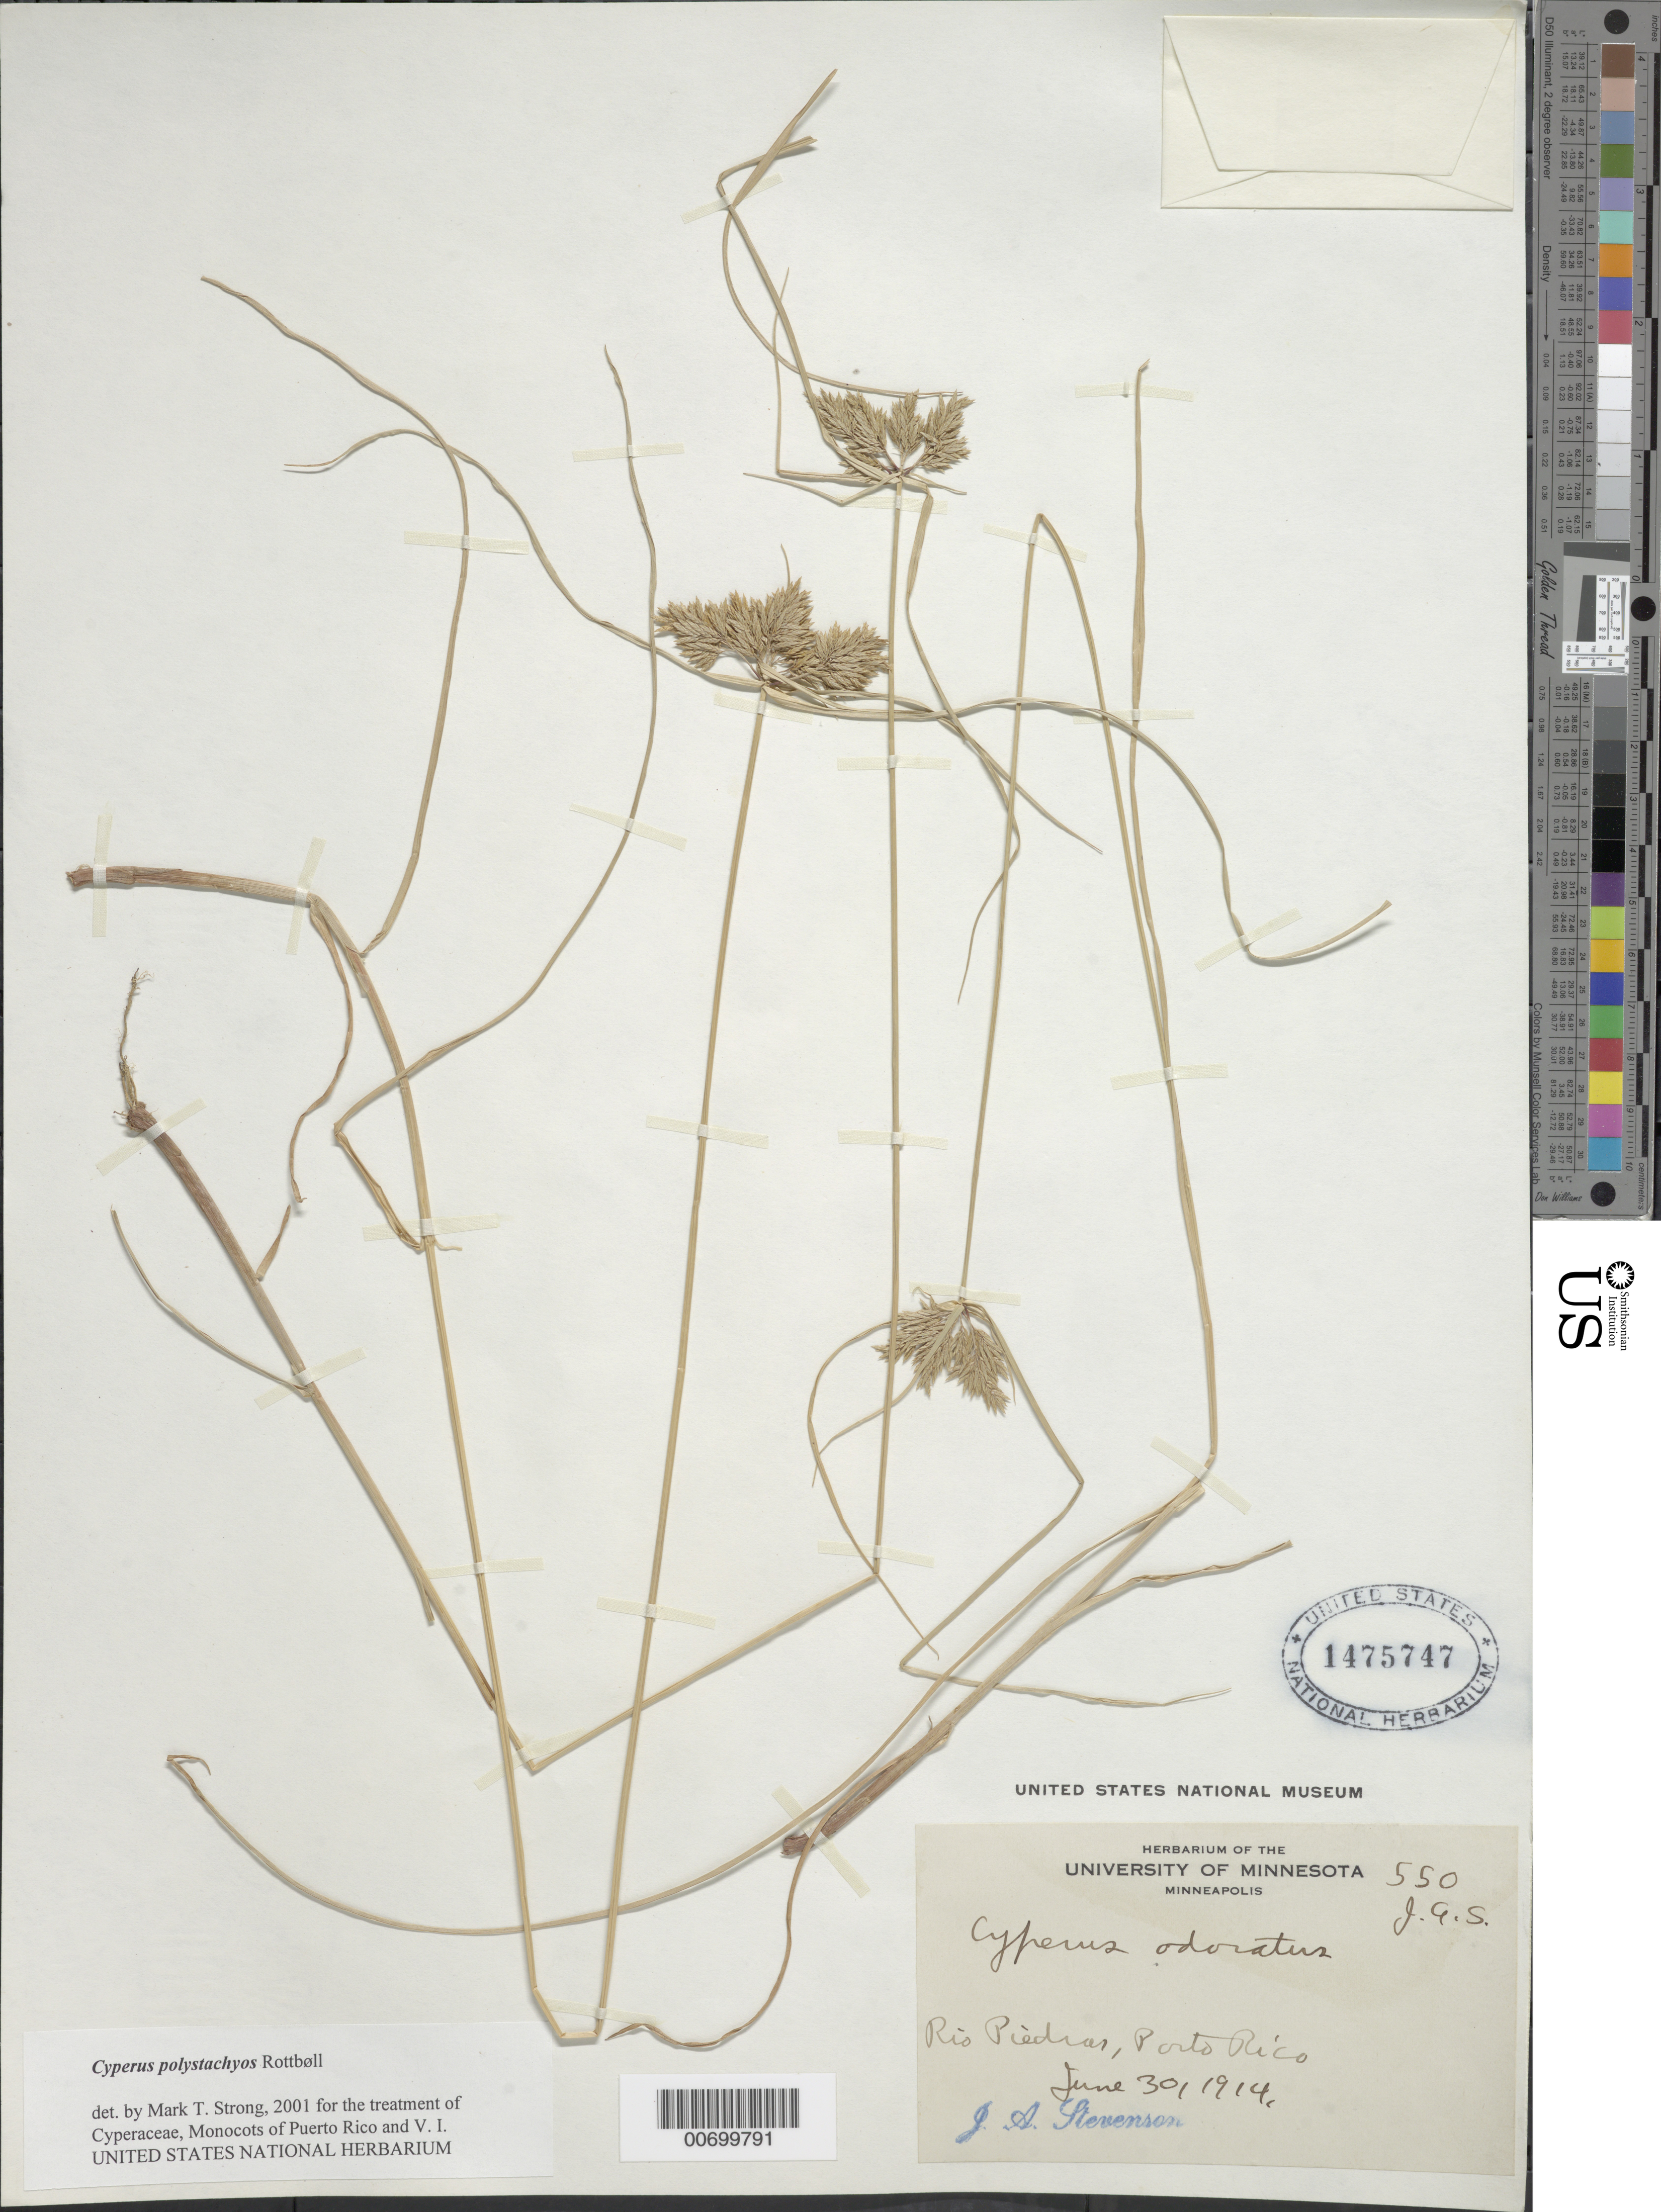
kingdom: Plantae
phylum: Tracheophyta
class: Liliopsida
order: Poales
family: Cyperaceae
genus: Cyperus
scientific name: Cyperus polystachyos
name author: Rottb.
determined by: Strong, M. T., (US), Smithsonian Institution - National Museum of Natural History (UNITED STATES)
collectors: J. Stevenson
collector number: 550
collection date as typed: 30 Jun 1914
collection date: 1914-06-30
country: Puerto Rico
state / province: San Juan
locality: Rio Piedras.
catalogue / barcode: US 1475747